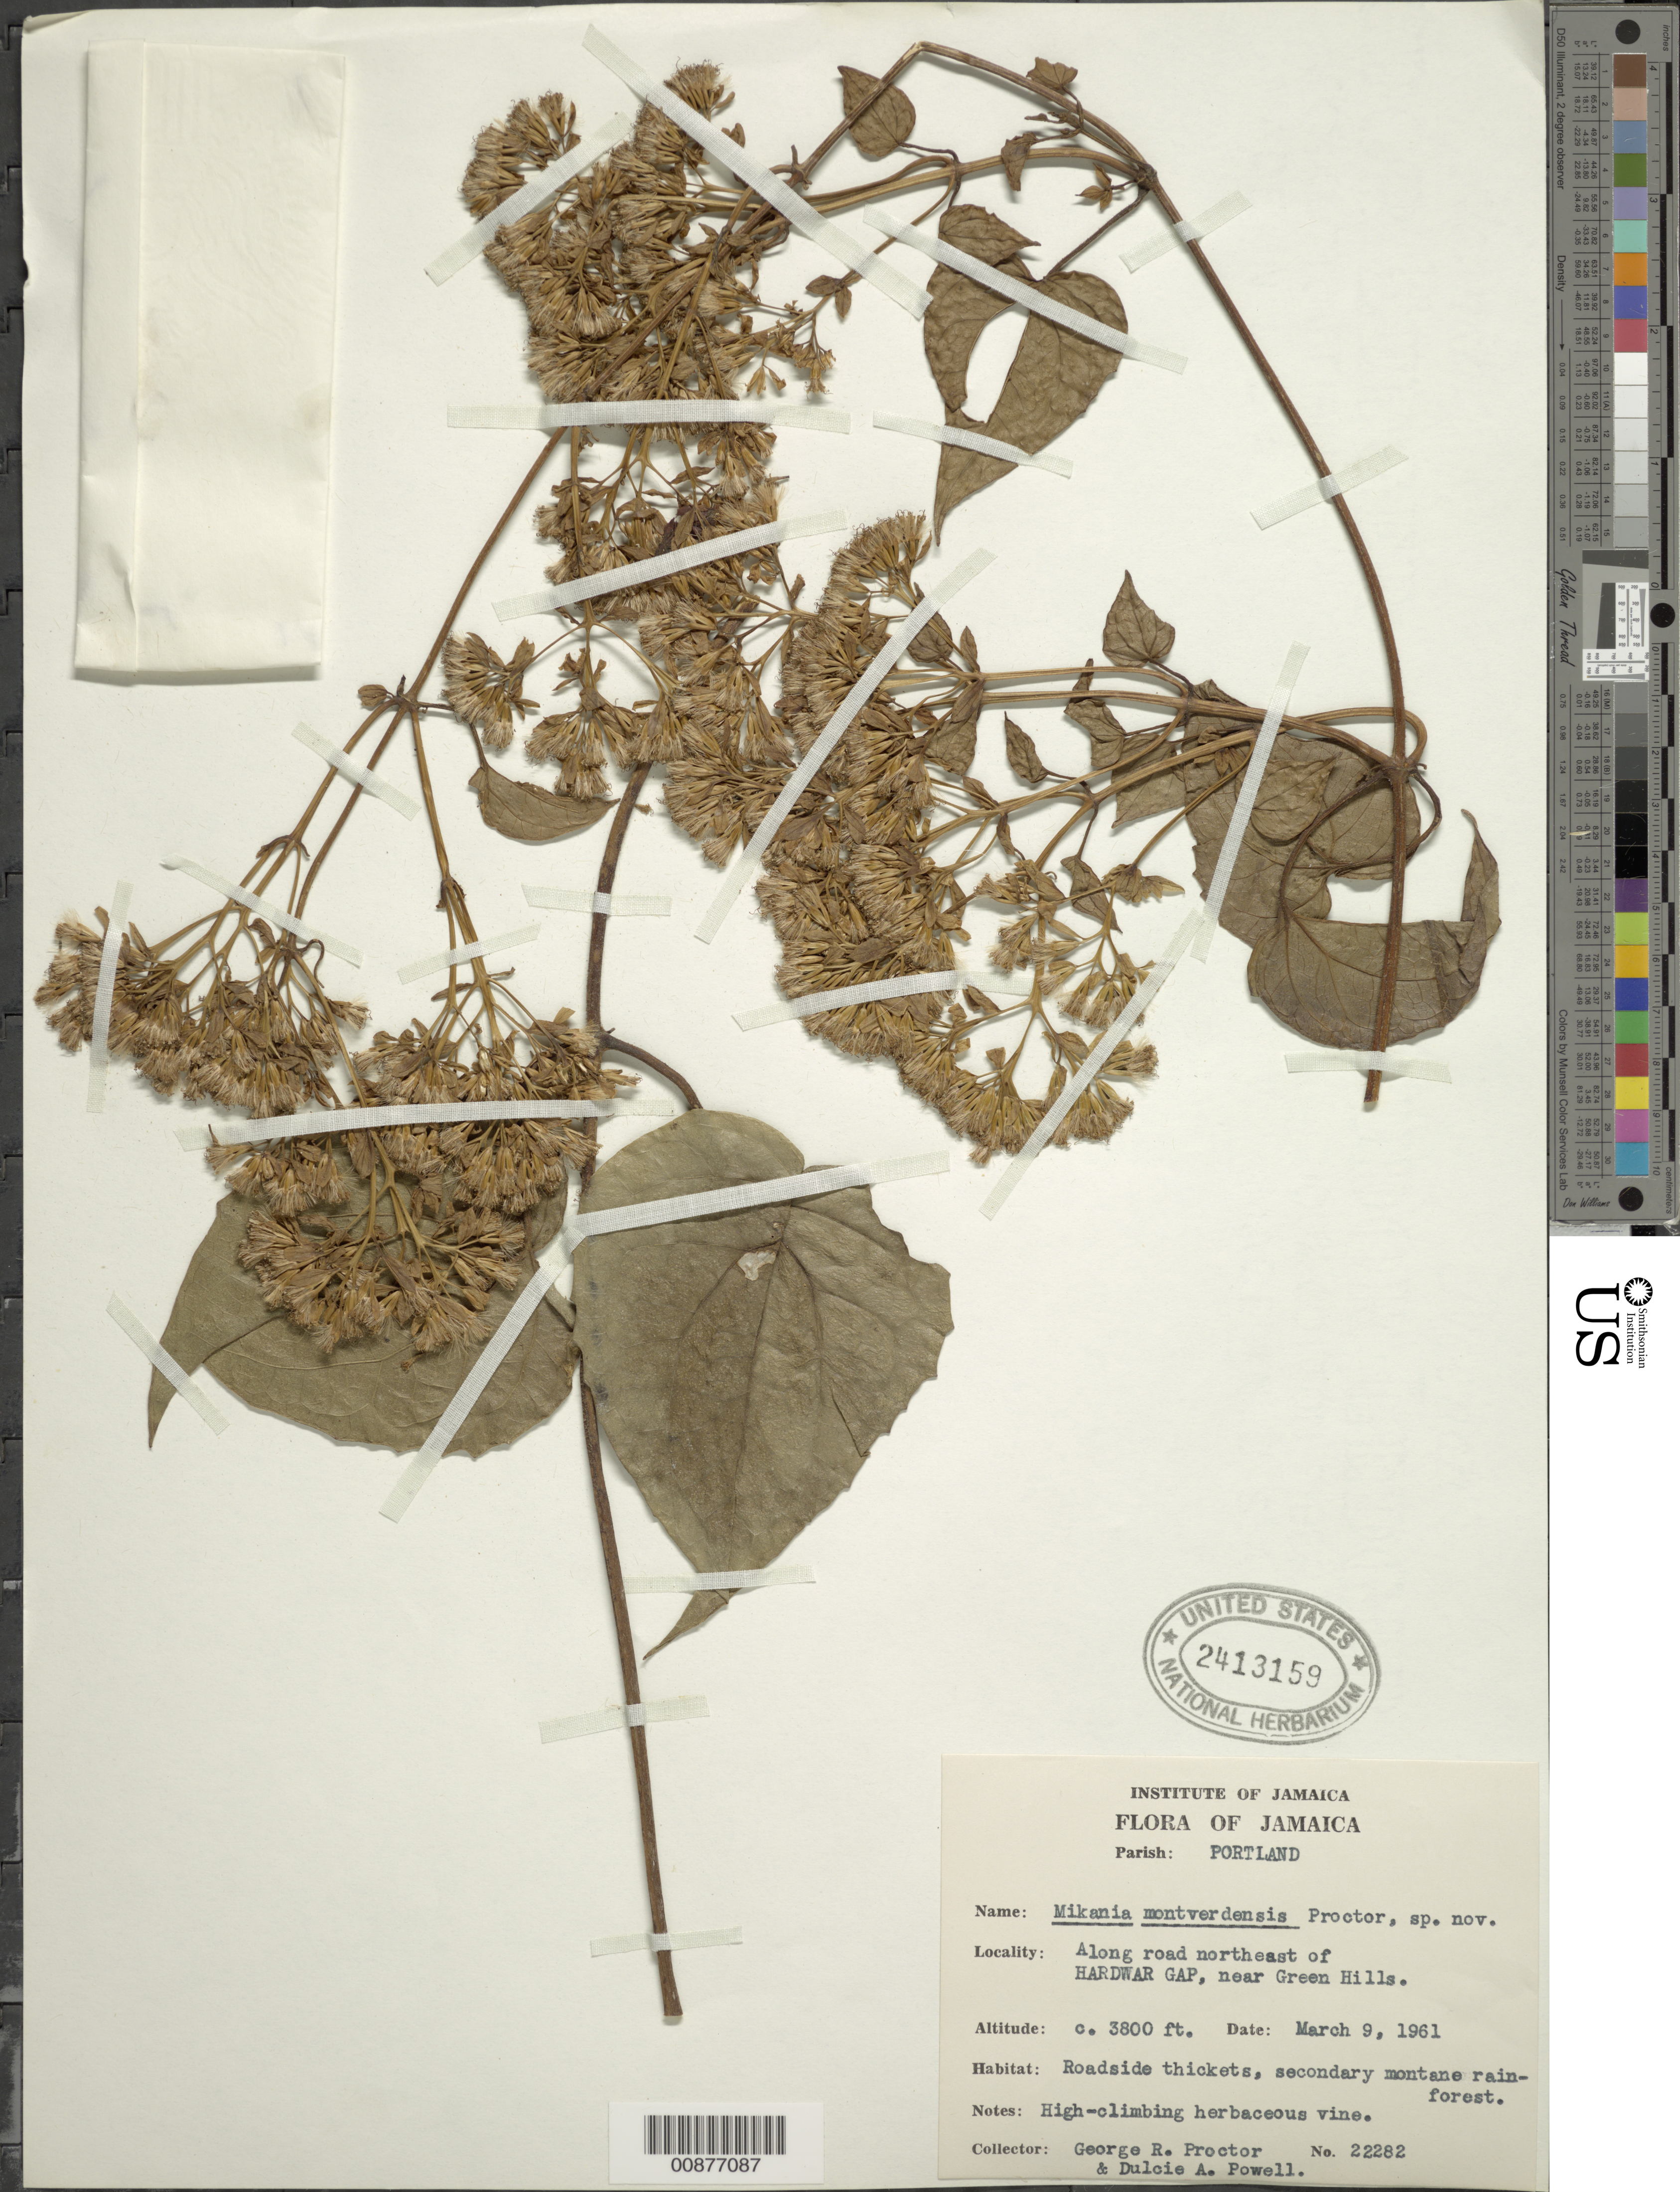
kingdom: Plantae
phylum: Tracheophyta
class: Magnoliopsida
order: Asterales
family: Asteraceae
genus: Mikania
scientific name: Mikania montverdensis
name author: Proctor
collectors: G. R. Proctor & D. A. Powell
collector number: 222282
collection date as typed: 09 Mar 1961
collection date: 1961-03-09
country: Jamaica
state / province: Portland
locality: Road NE of Hardwar Gap, near Green Hills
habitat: Roadside thickets, secondary montane rainforest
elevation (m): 1158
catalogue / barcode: US 2413159